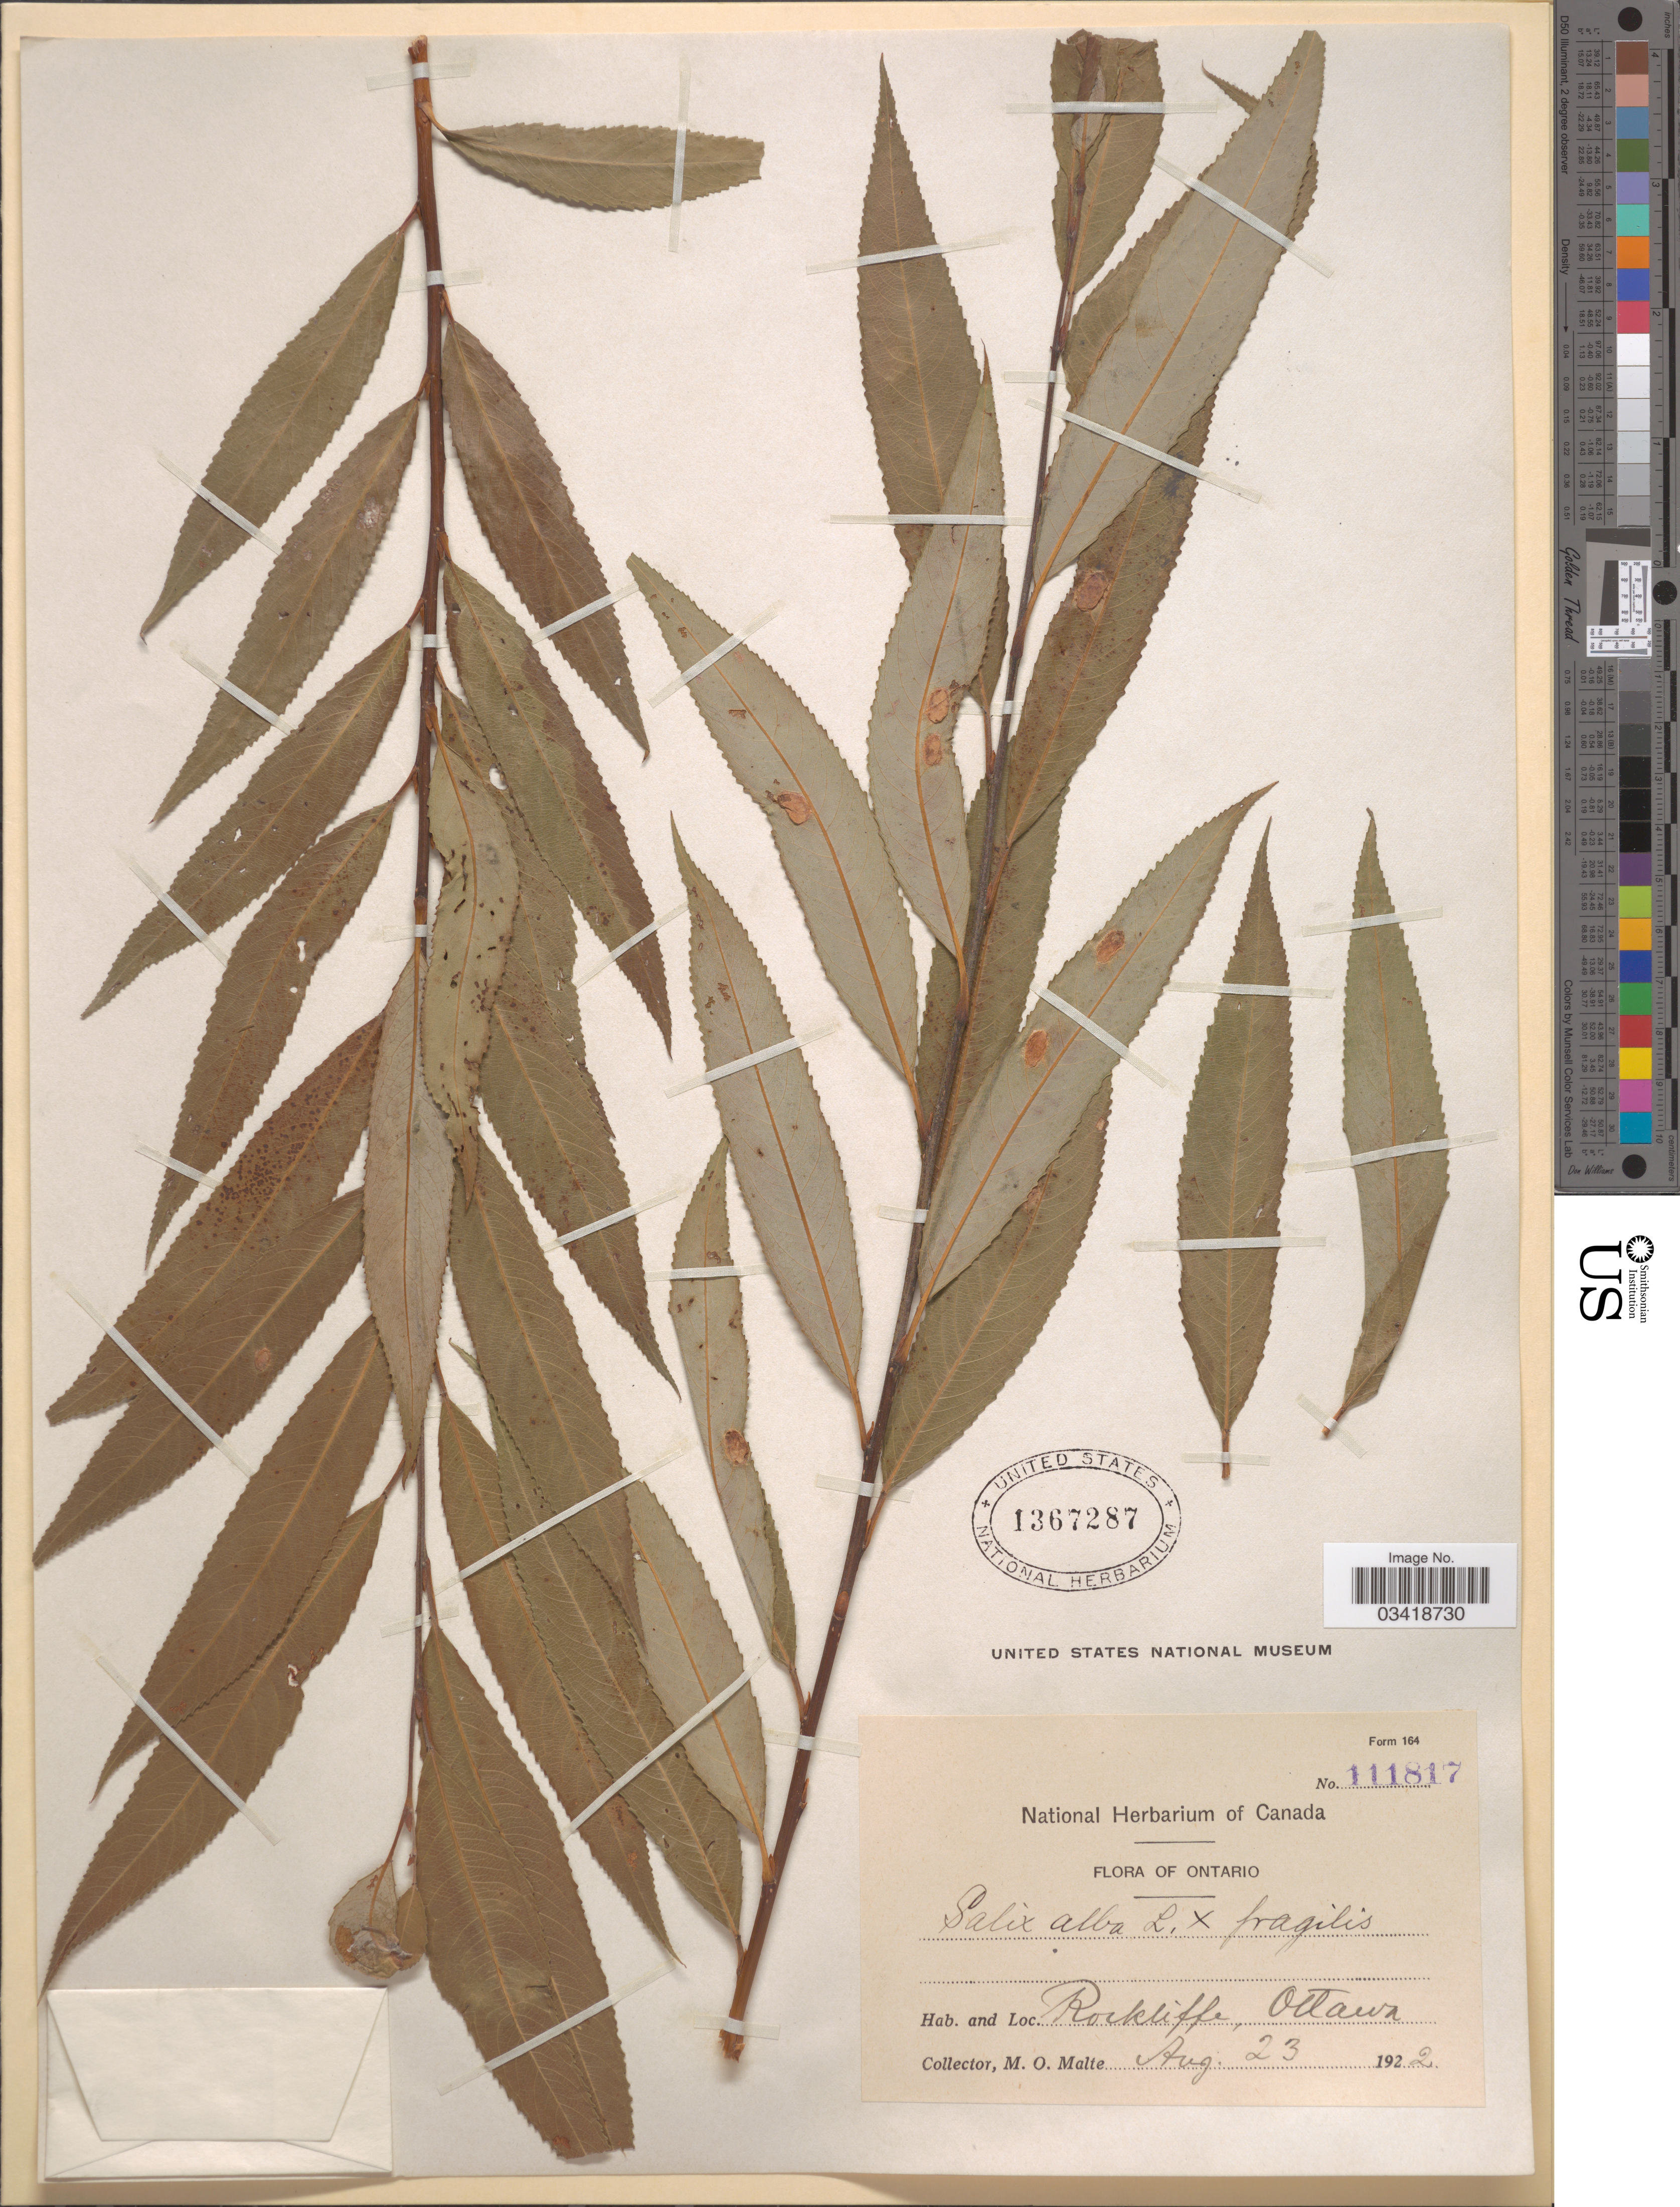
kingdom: Plantae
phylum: Tracheophyta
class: Magnoliopsida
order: Malpighiales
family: Salicaceae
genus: Salix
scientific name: Salix alba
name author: L.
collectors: M. O. Malte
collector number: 111817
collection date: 1922-08-23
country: Canada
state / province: Ontario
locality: Rockliffe, Ottawa.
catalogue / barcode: US 1367287